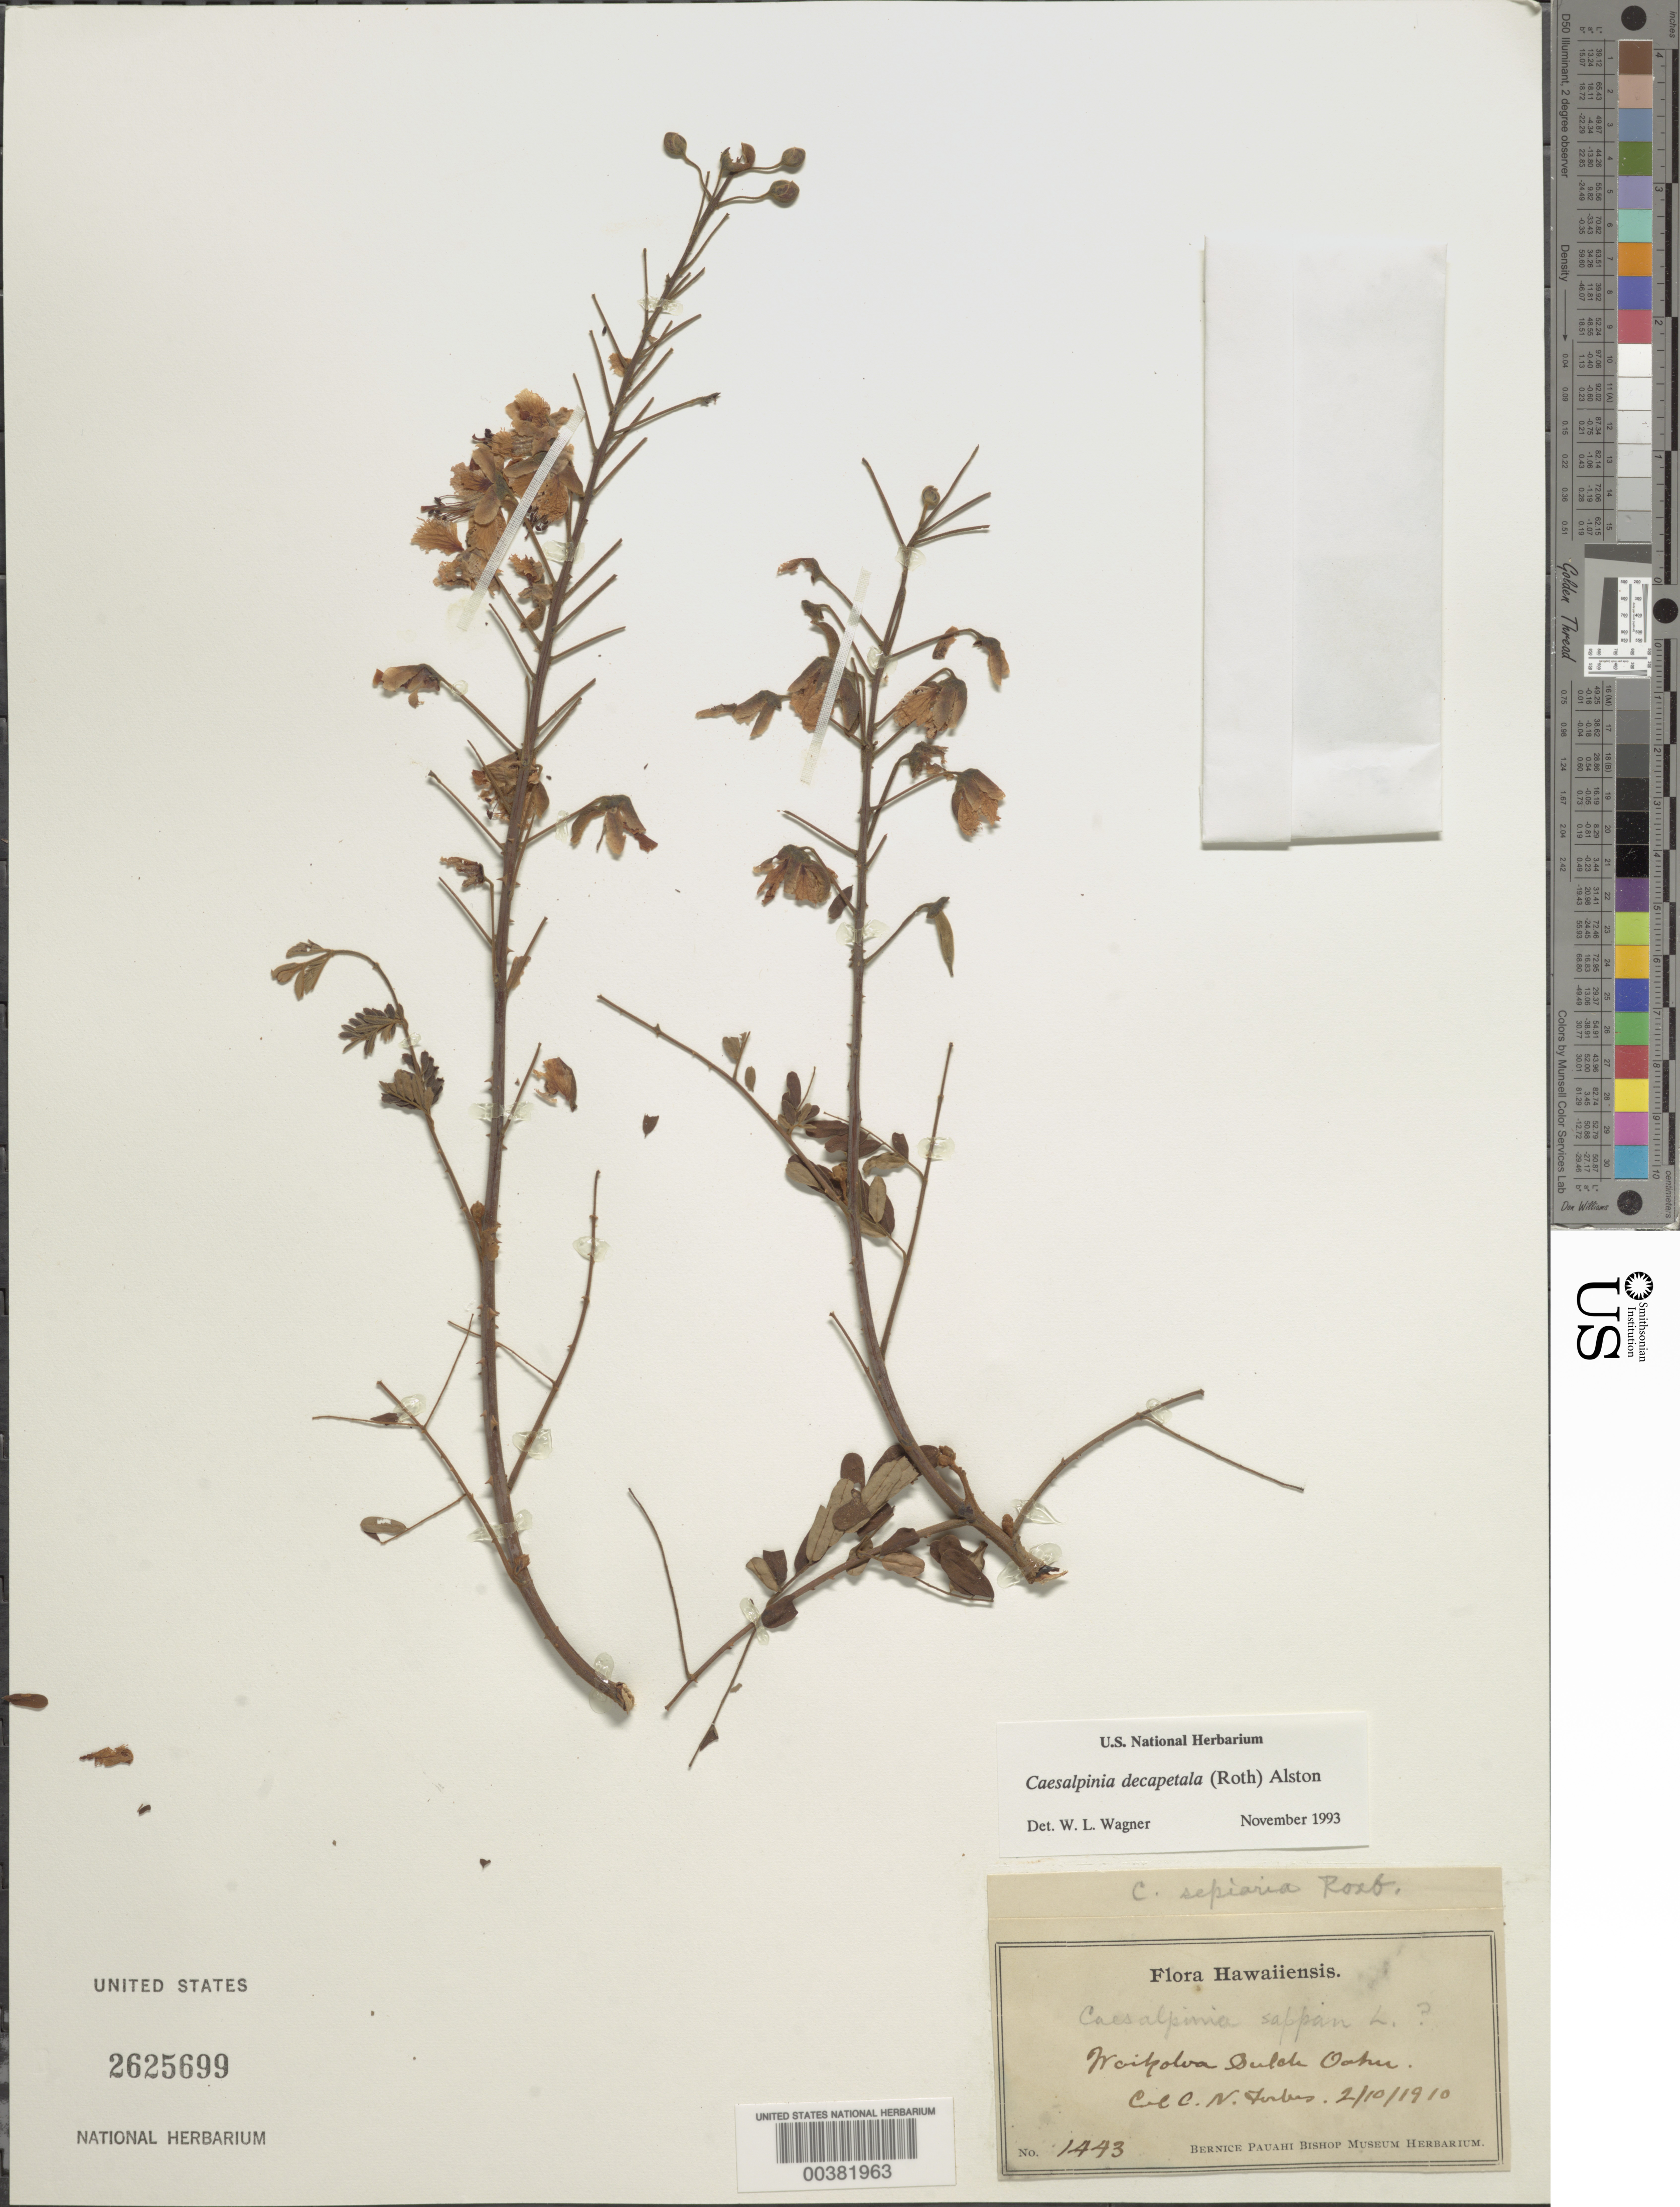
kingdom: Plantae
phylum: Tracheophyta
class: Magnoliopsida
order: Fabales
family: Fabaceae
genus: Biancaea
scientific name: Biancaea decapetala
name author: (Roth) O. Deg.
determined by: Wagner, W. L., (BOT), Smithsonian Institution - National Museum of Natural History (UNITED STATES)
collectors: C. N. Forbes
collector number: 1443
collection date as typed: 02 Oct 1910 or 10 Feb 1910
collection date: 1910-02-10 or 1910-10-02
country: United States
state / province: Hawaii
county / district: Honolulu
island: Oahu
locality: Waikowa gulch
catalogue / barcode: US 2625699